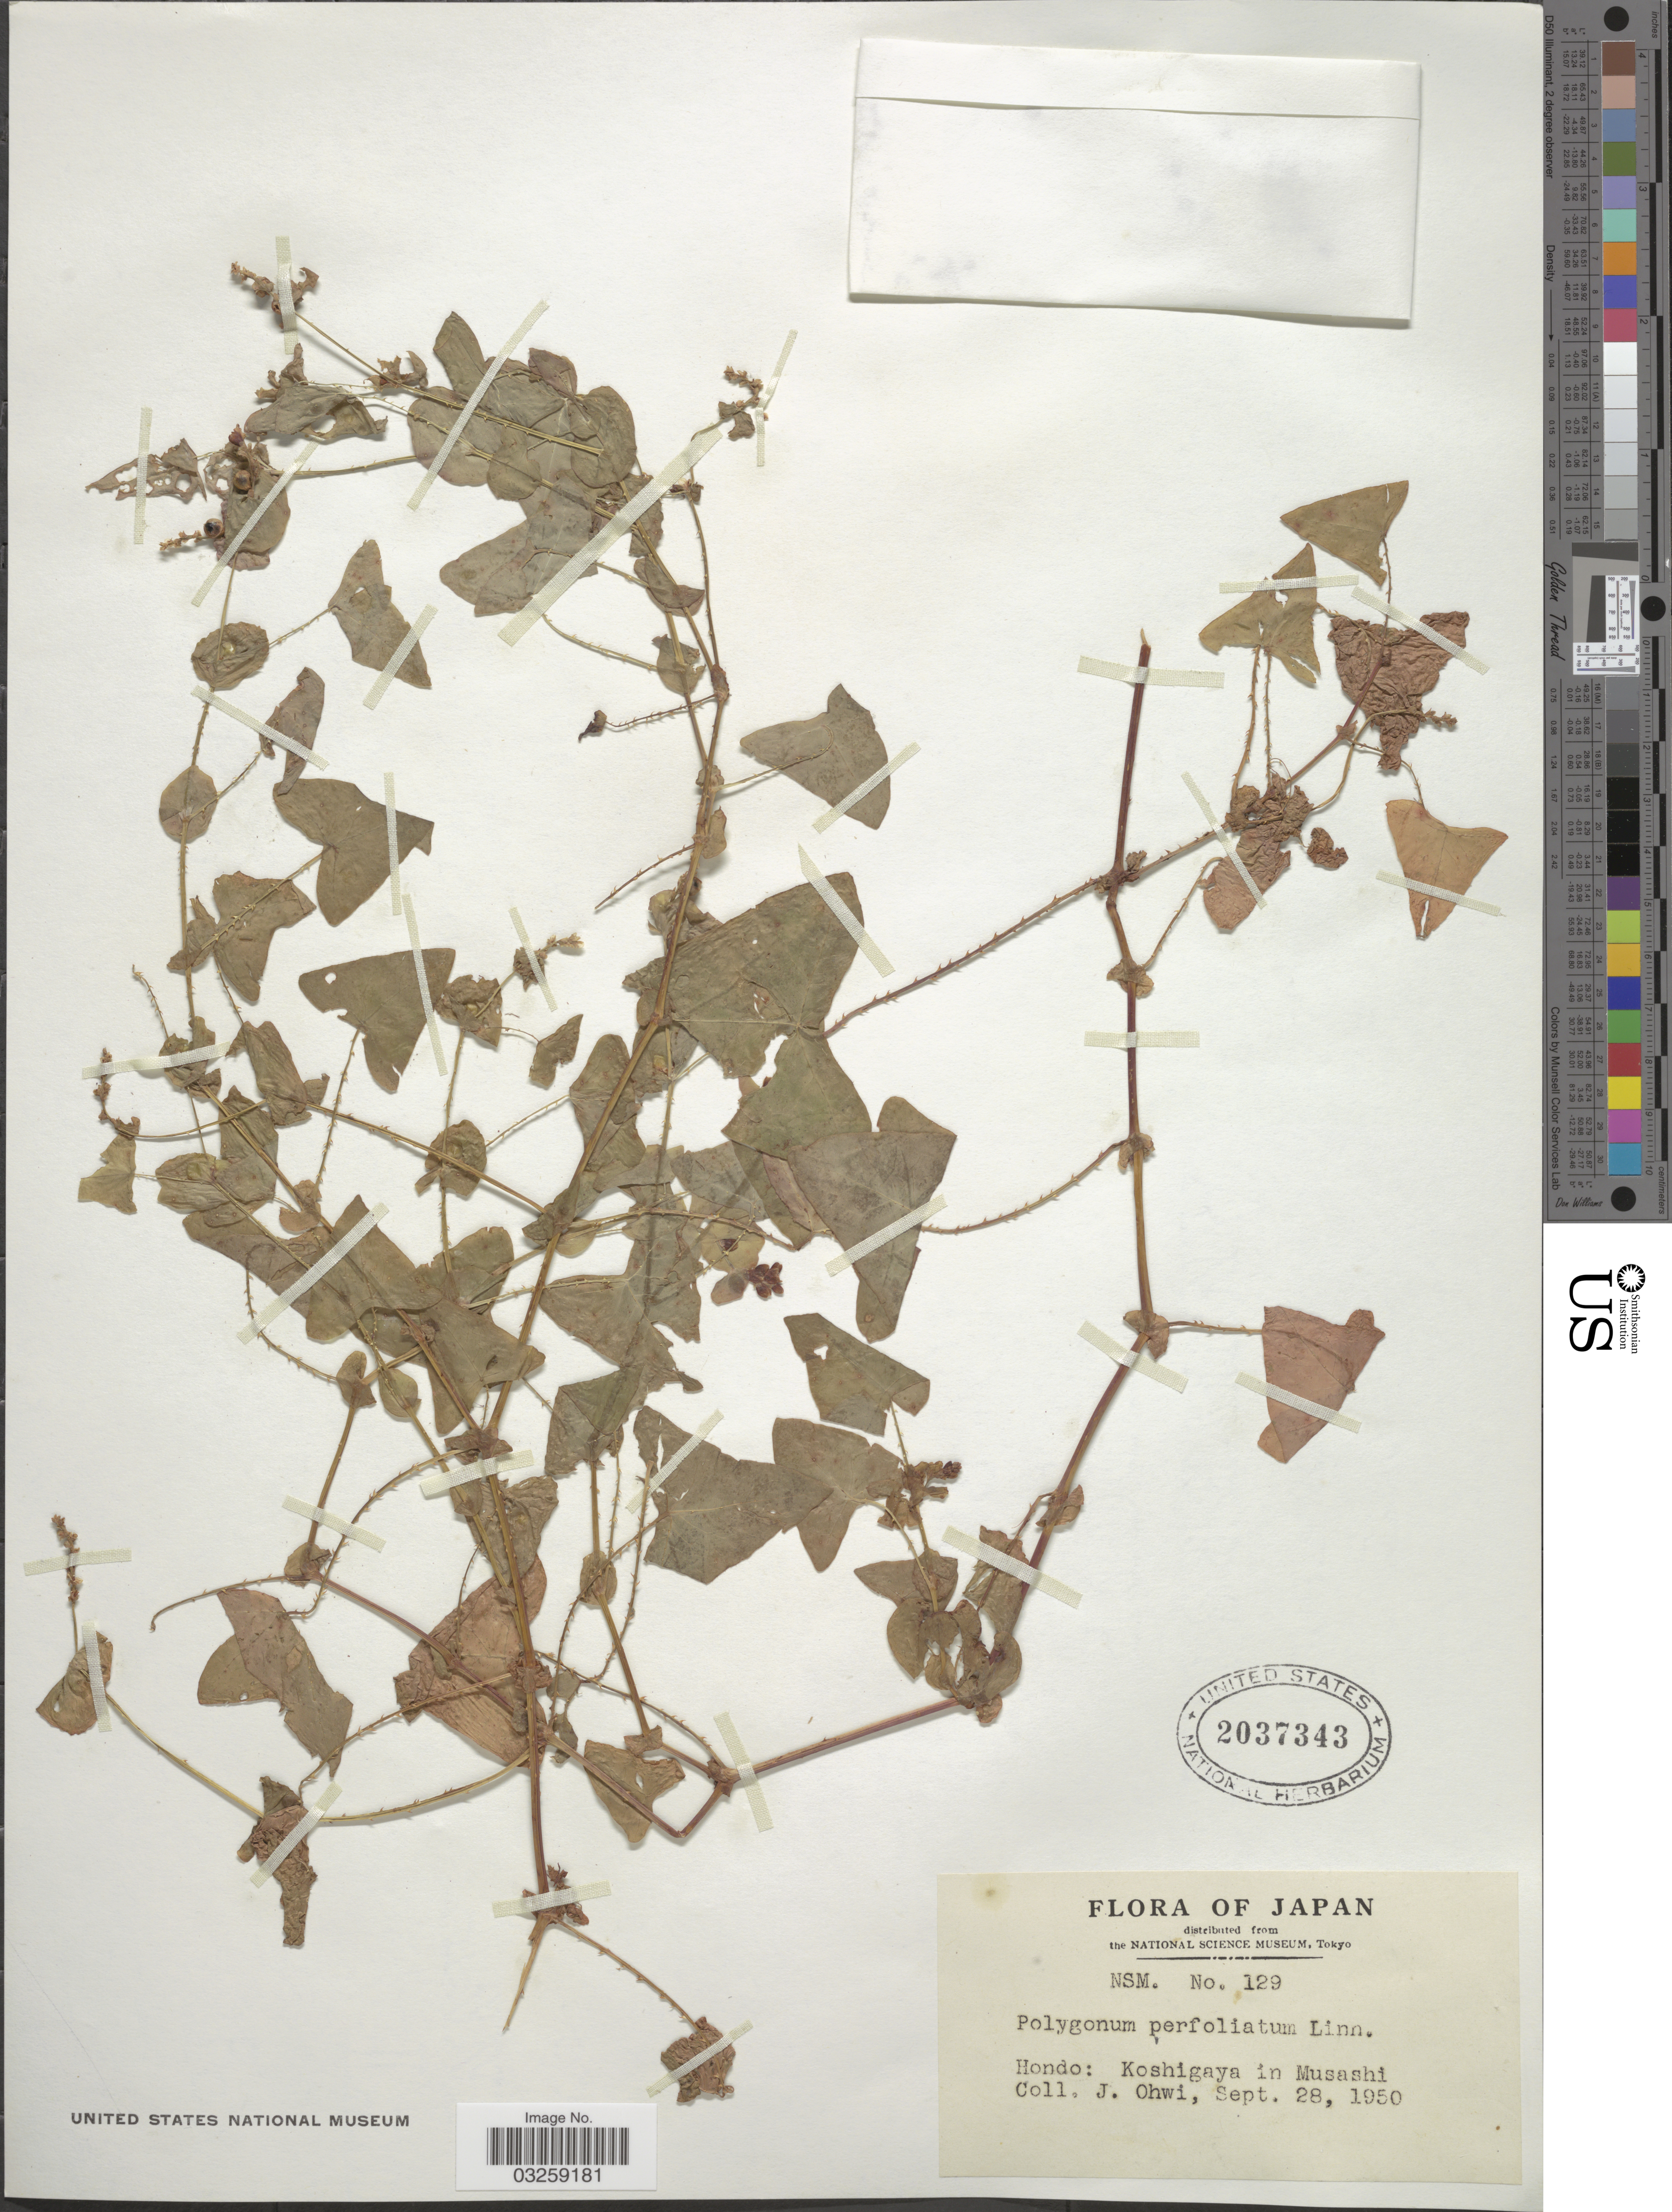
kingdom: Plantae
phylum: Tracheophyta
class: Magnoliopsida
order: Caryophyllales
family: Polygonaceae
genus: Polygonum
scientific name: Polygonum perfoliatum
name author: L.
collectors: J. Ohwi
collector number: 129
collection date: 1950-09-28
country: Japan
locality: Hondo: Koshigaya in Musashi.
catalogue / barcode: US 2037343